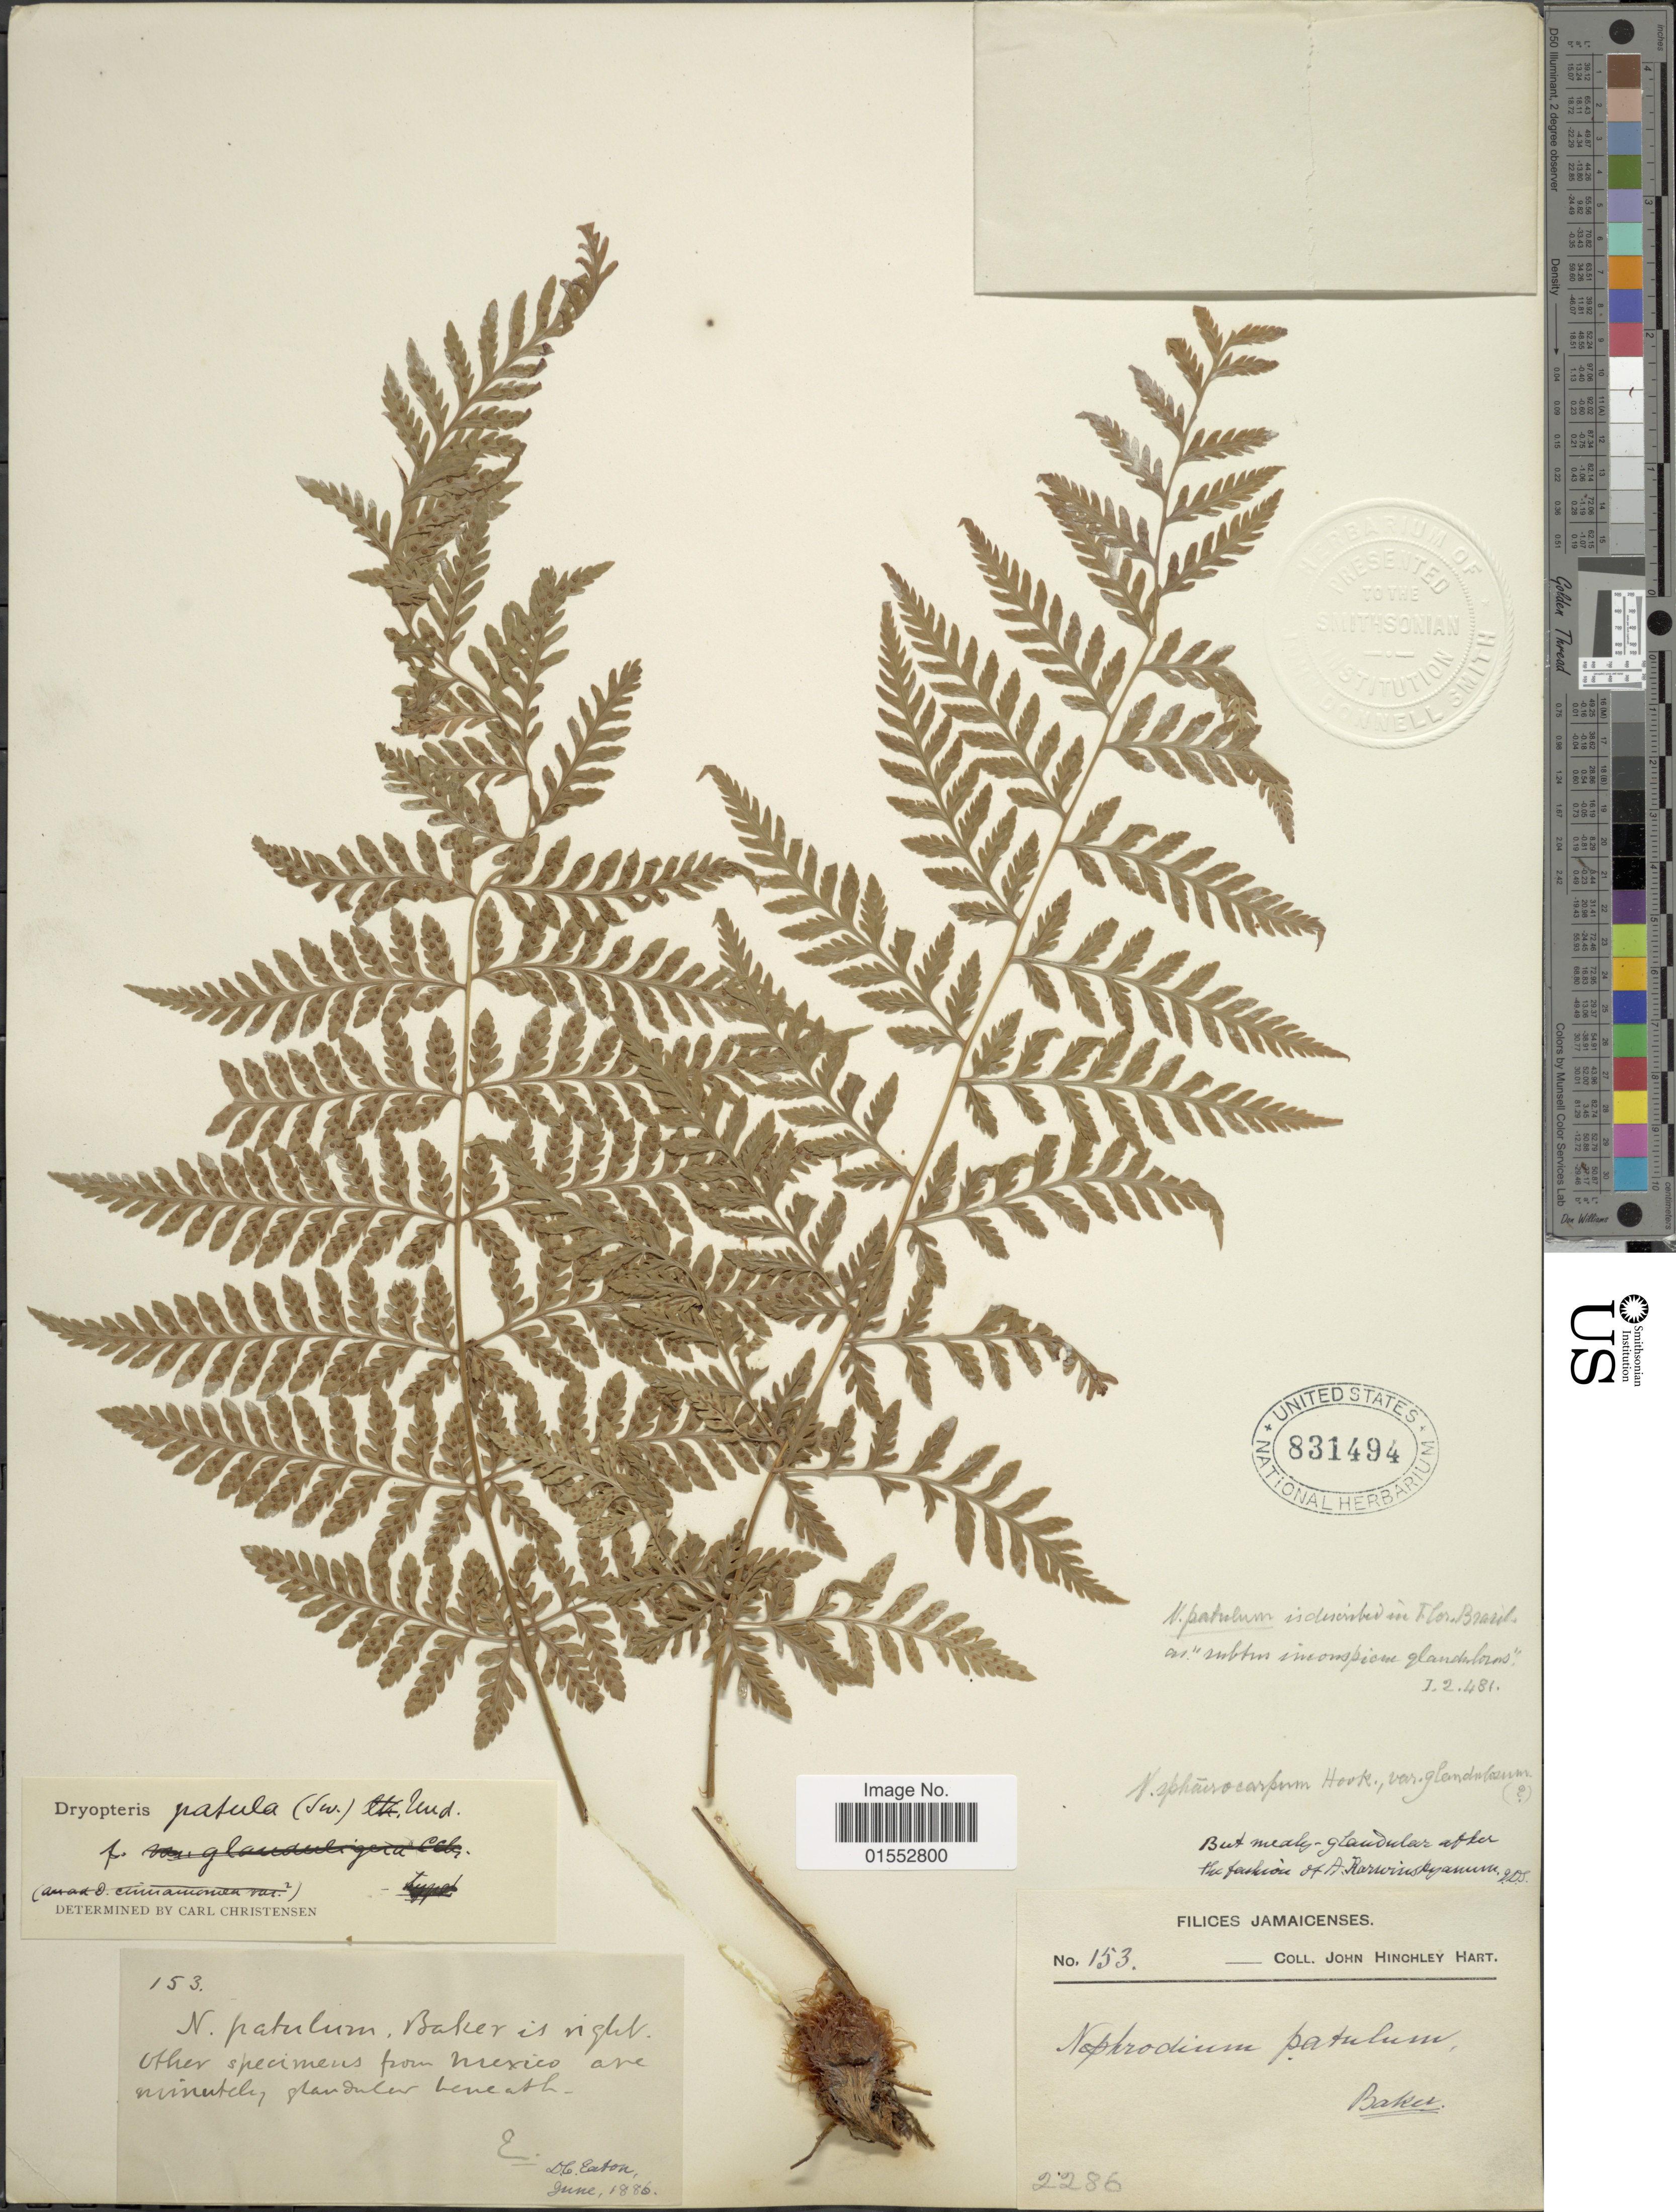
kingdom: Plantae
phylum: Tracheophyta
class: Polypodiopsida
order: Polypodiales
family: Dryopteridaceae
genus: Dryopteris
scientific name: Dryopteris patula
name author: (Sw.) Underw.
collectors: J. H. Hart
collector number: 153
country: Jamaica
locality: Jamaicensis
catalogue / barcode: US 831494